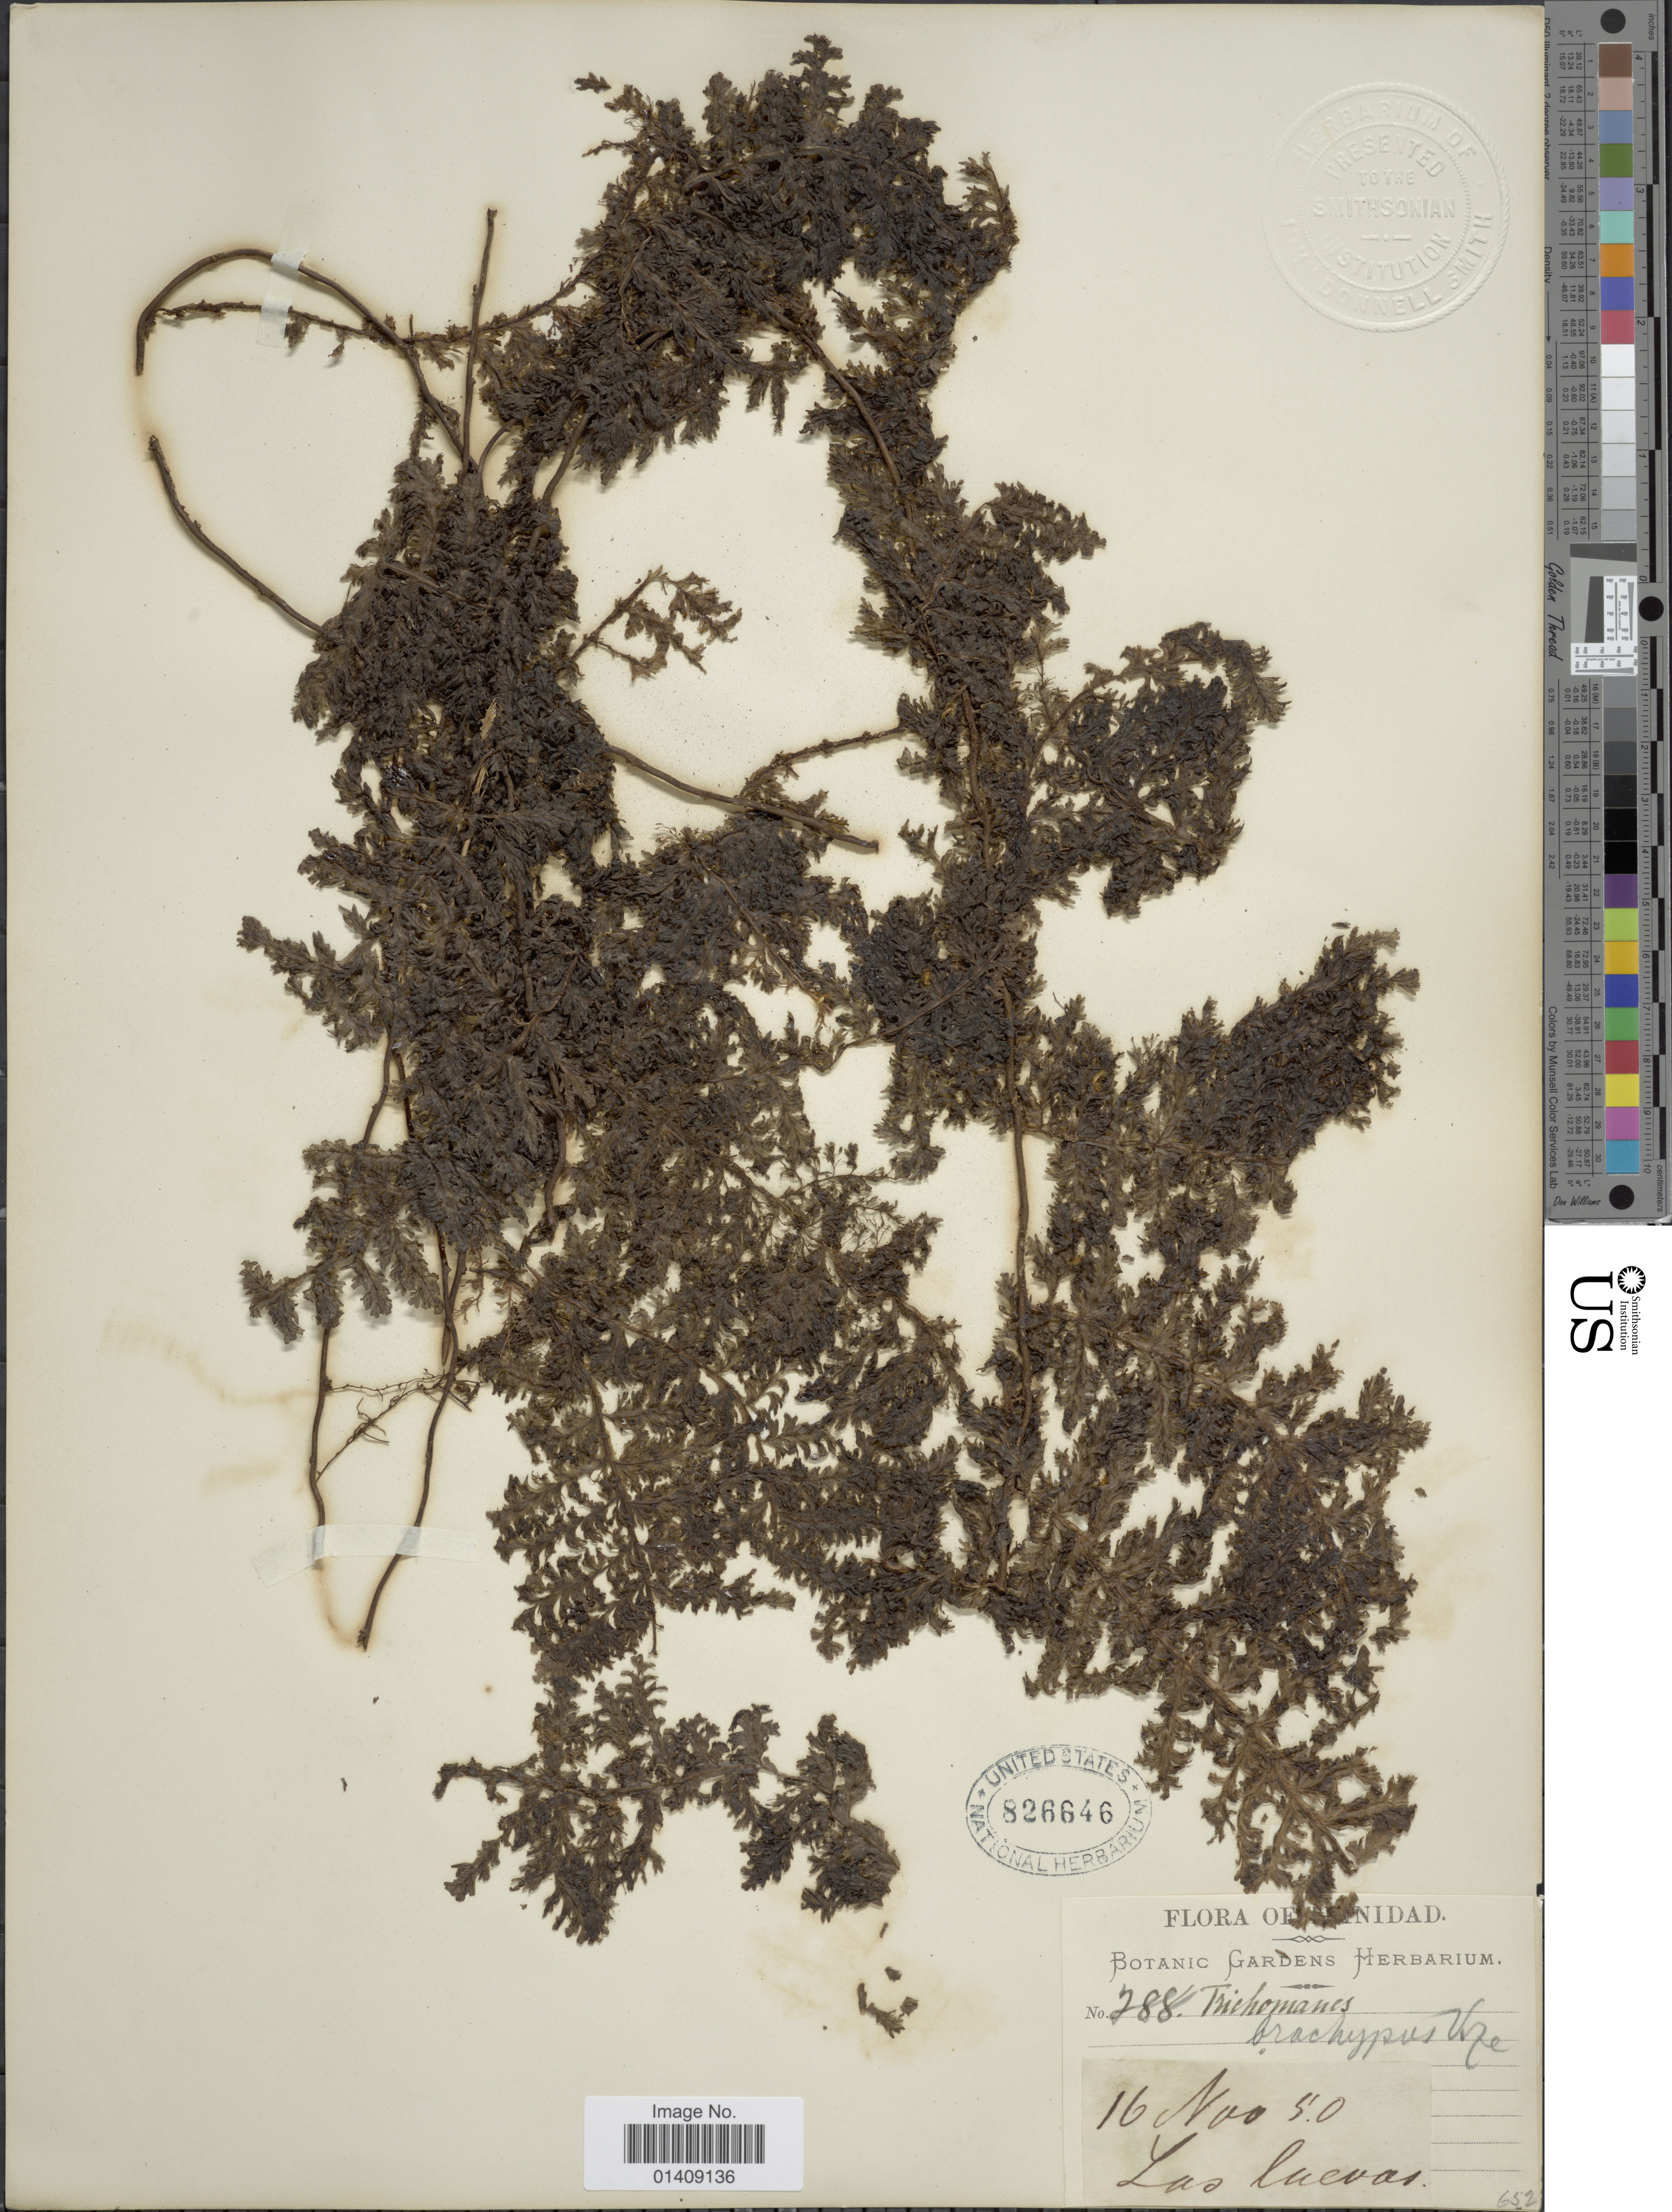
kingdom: Plantae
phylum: Tracheophyta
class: Polypodiopsida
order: Hymenophyllales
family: Hymenophyllaceae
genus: Trichomanes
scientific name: Trichomanes pedicellatum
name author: Desv.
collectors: ex herb. Bot. Gard.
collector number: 288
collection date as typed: Transcribed d/m/y: 16/11/50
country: Trinidad and Tobago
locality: Las Cuevas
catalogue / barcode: US 826646